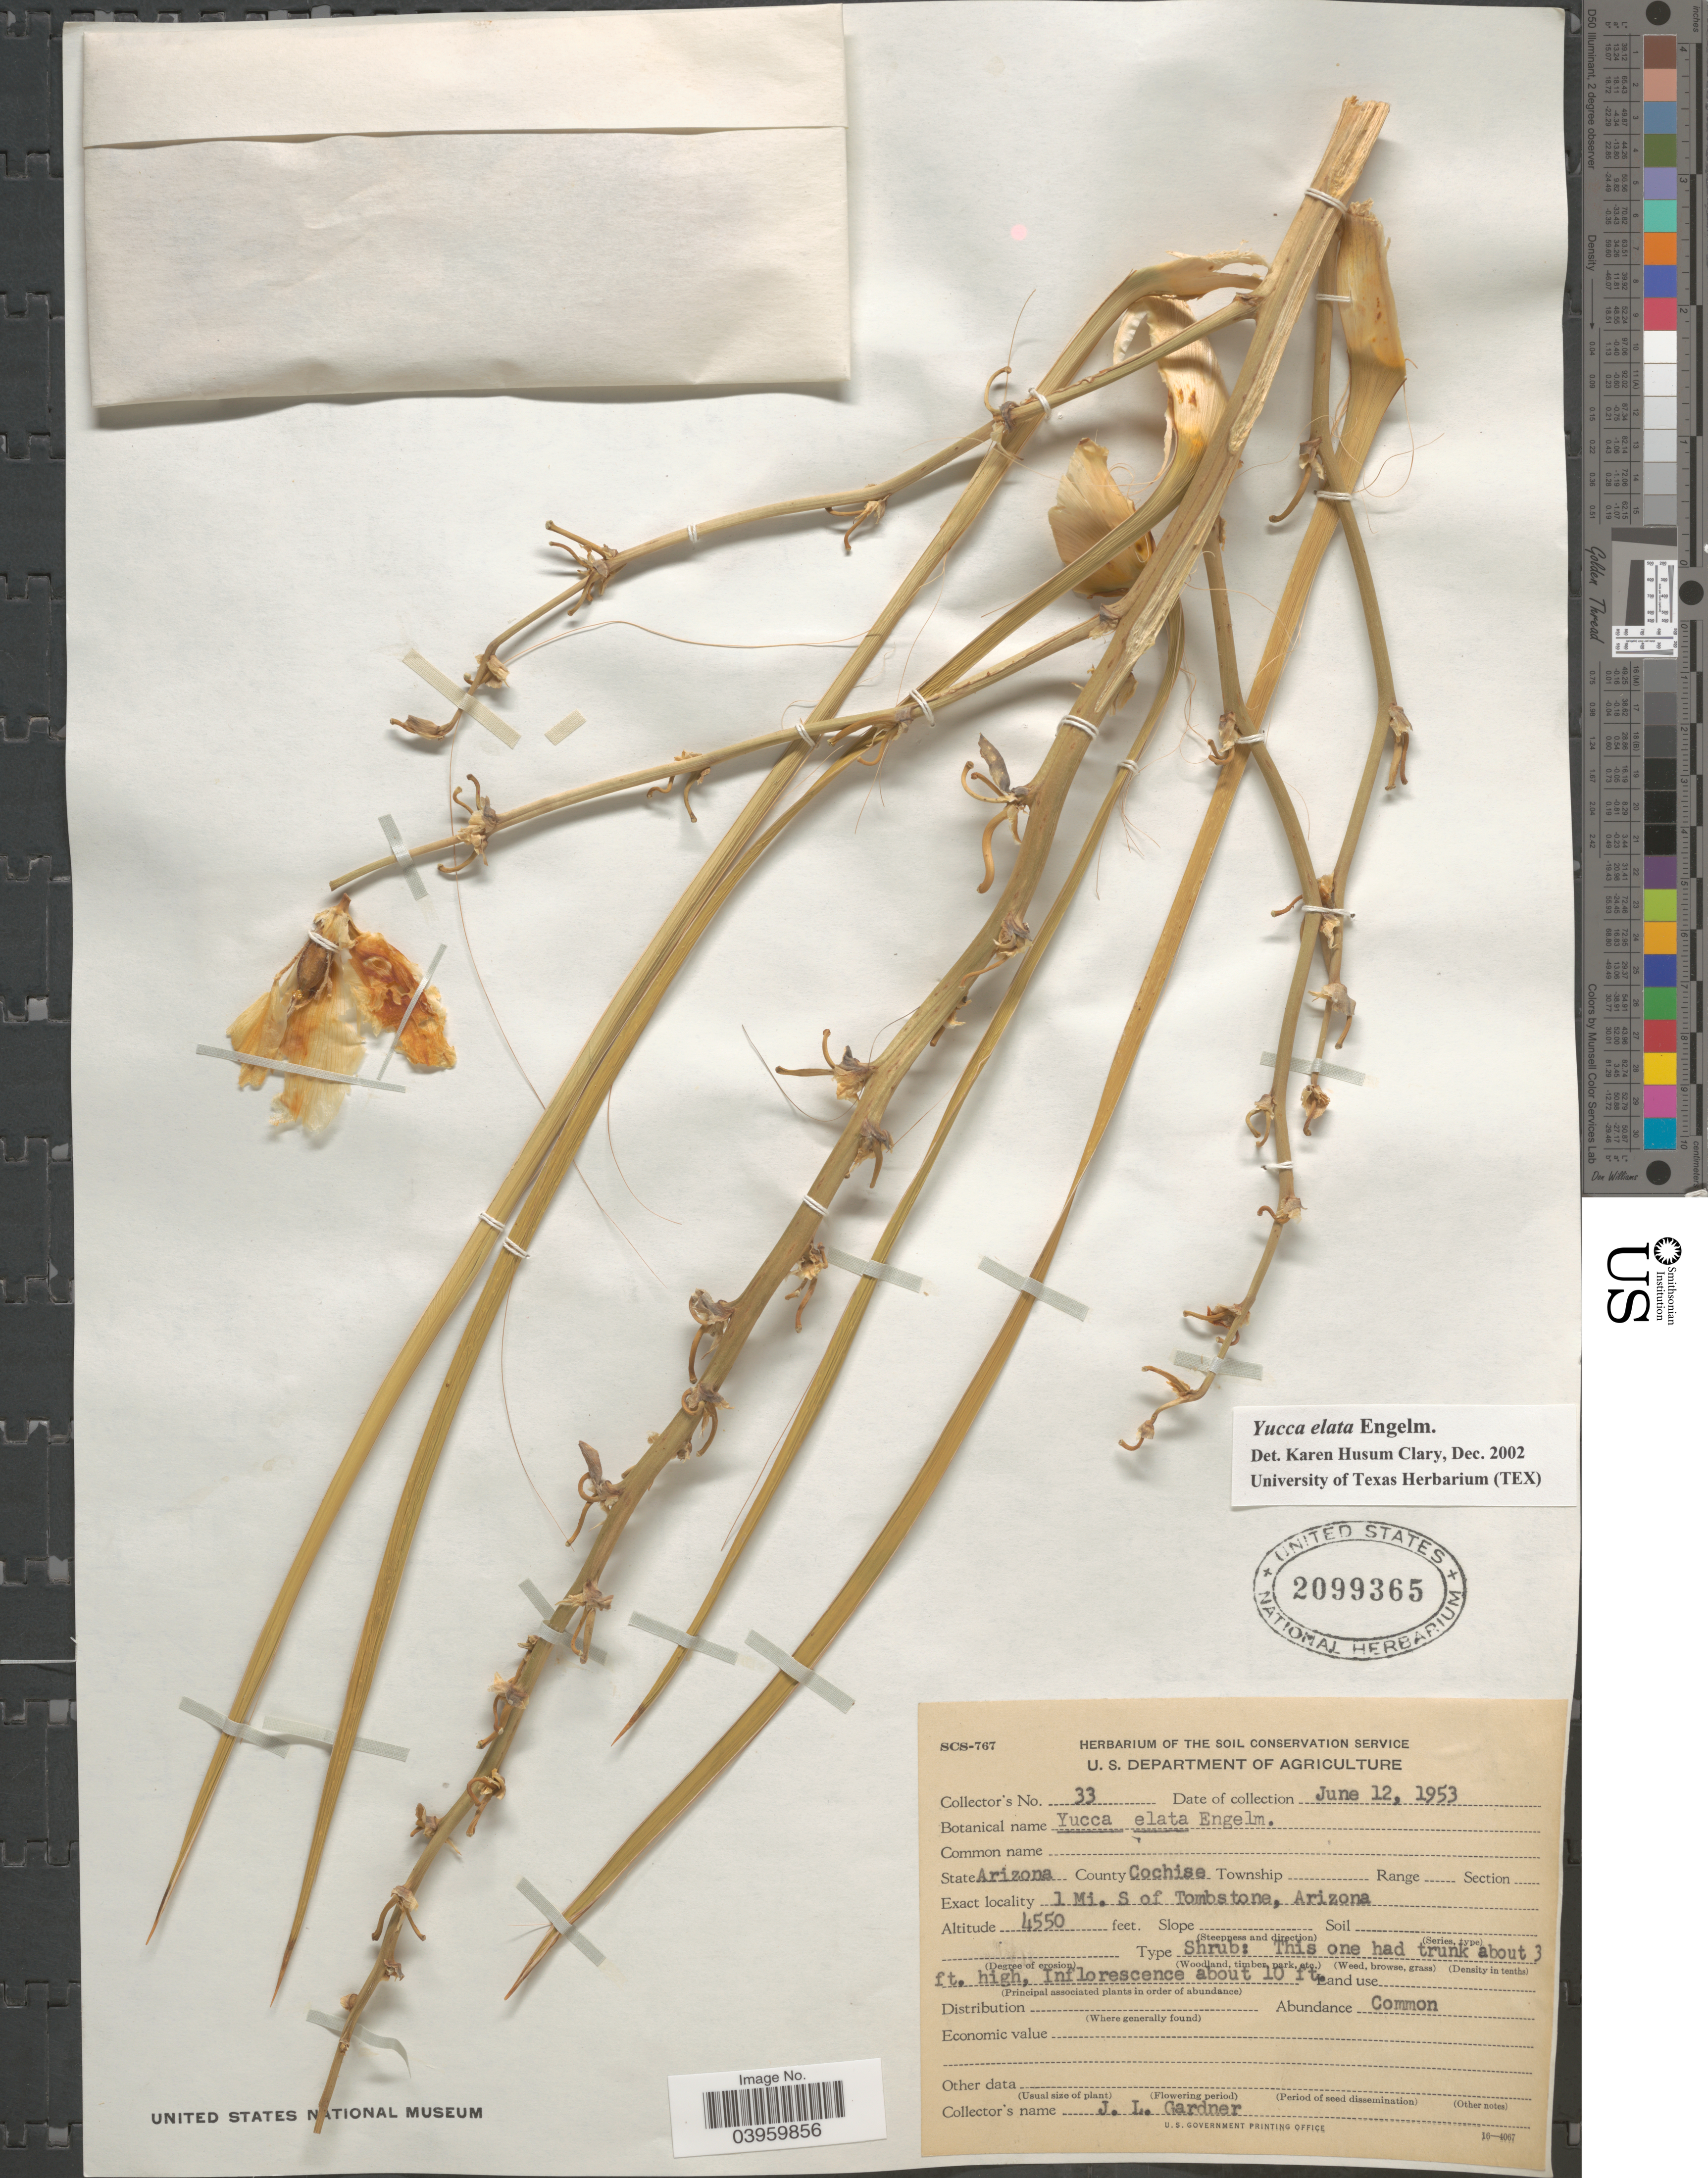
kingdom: Plantae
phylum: Tracheophyta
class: Liliopsida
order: Asparagales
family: Asparagaceae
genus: Yucca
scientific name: Yucca elata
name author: (Engelm.) Engelm.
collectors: J. L. Gardner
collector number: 33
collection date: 1953-06-12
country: United States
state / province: Arizona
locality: County: Cochise. 1 Mi. S of Tombstone.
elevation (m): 1387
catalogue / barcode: US 2099365